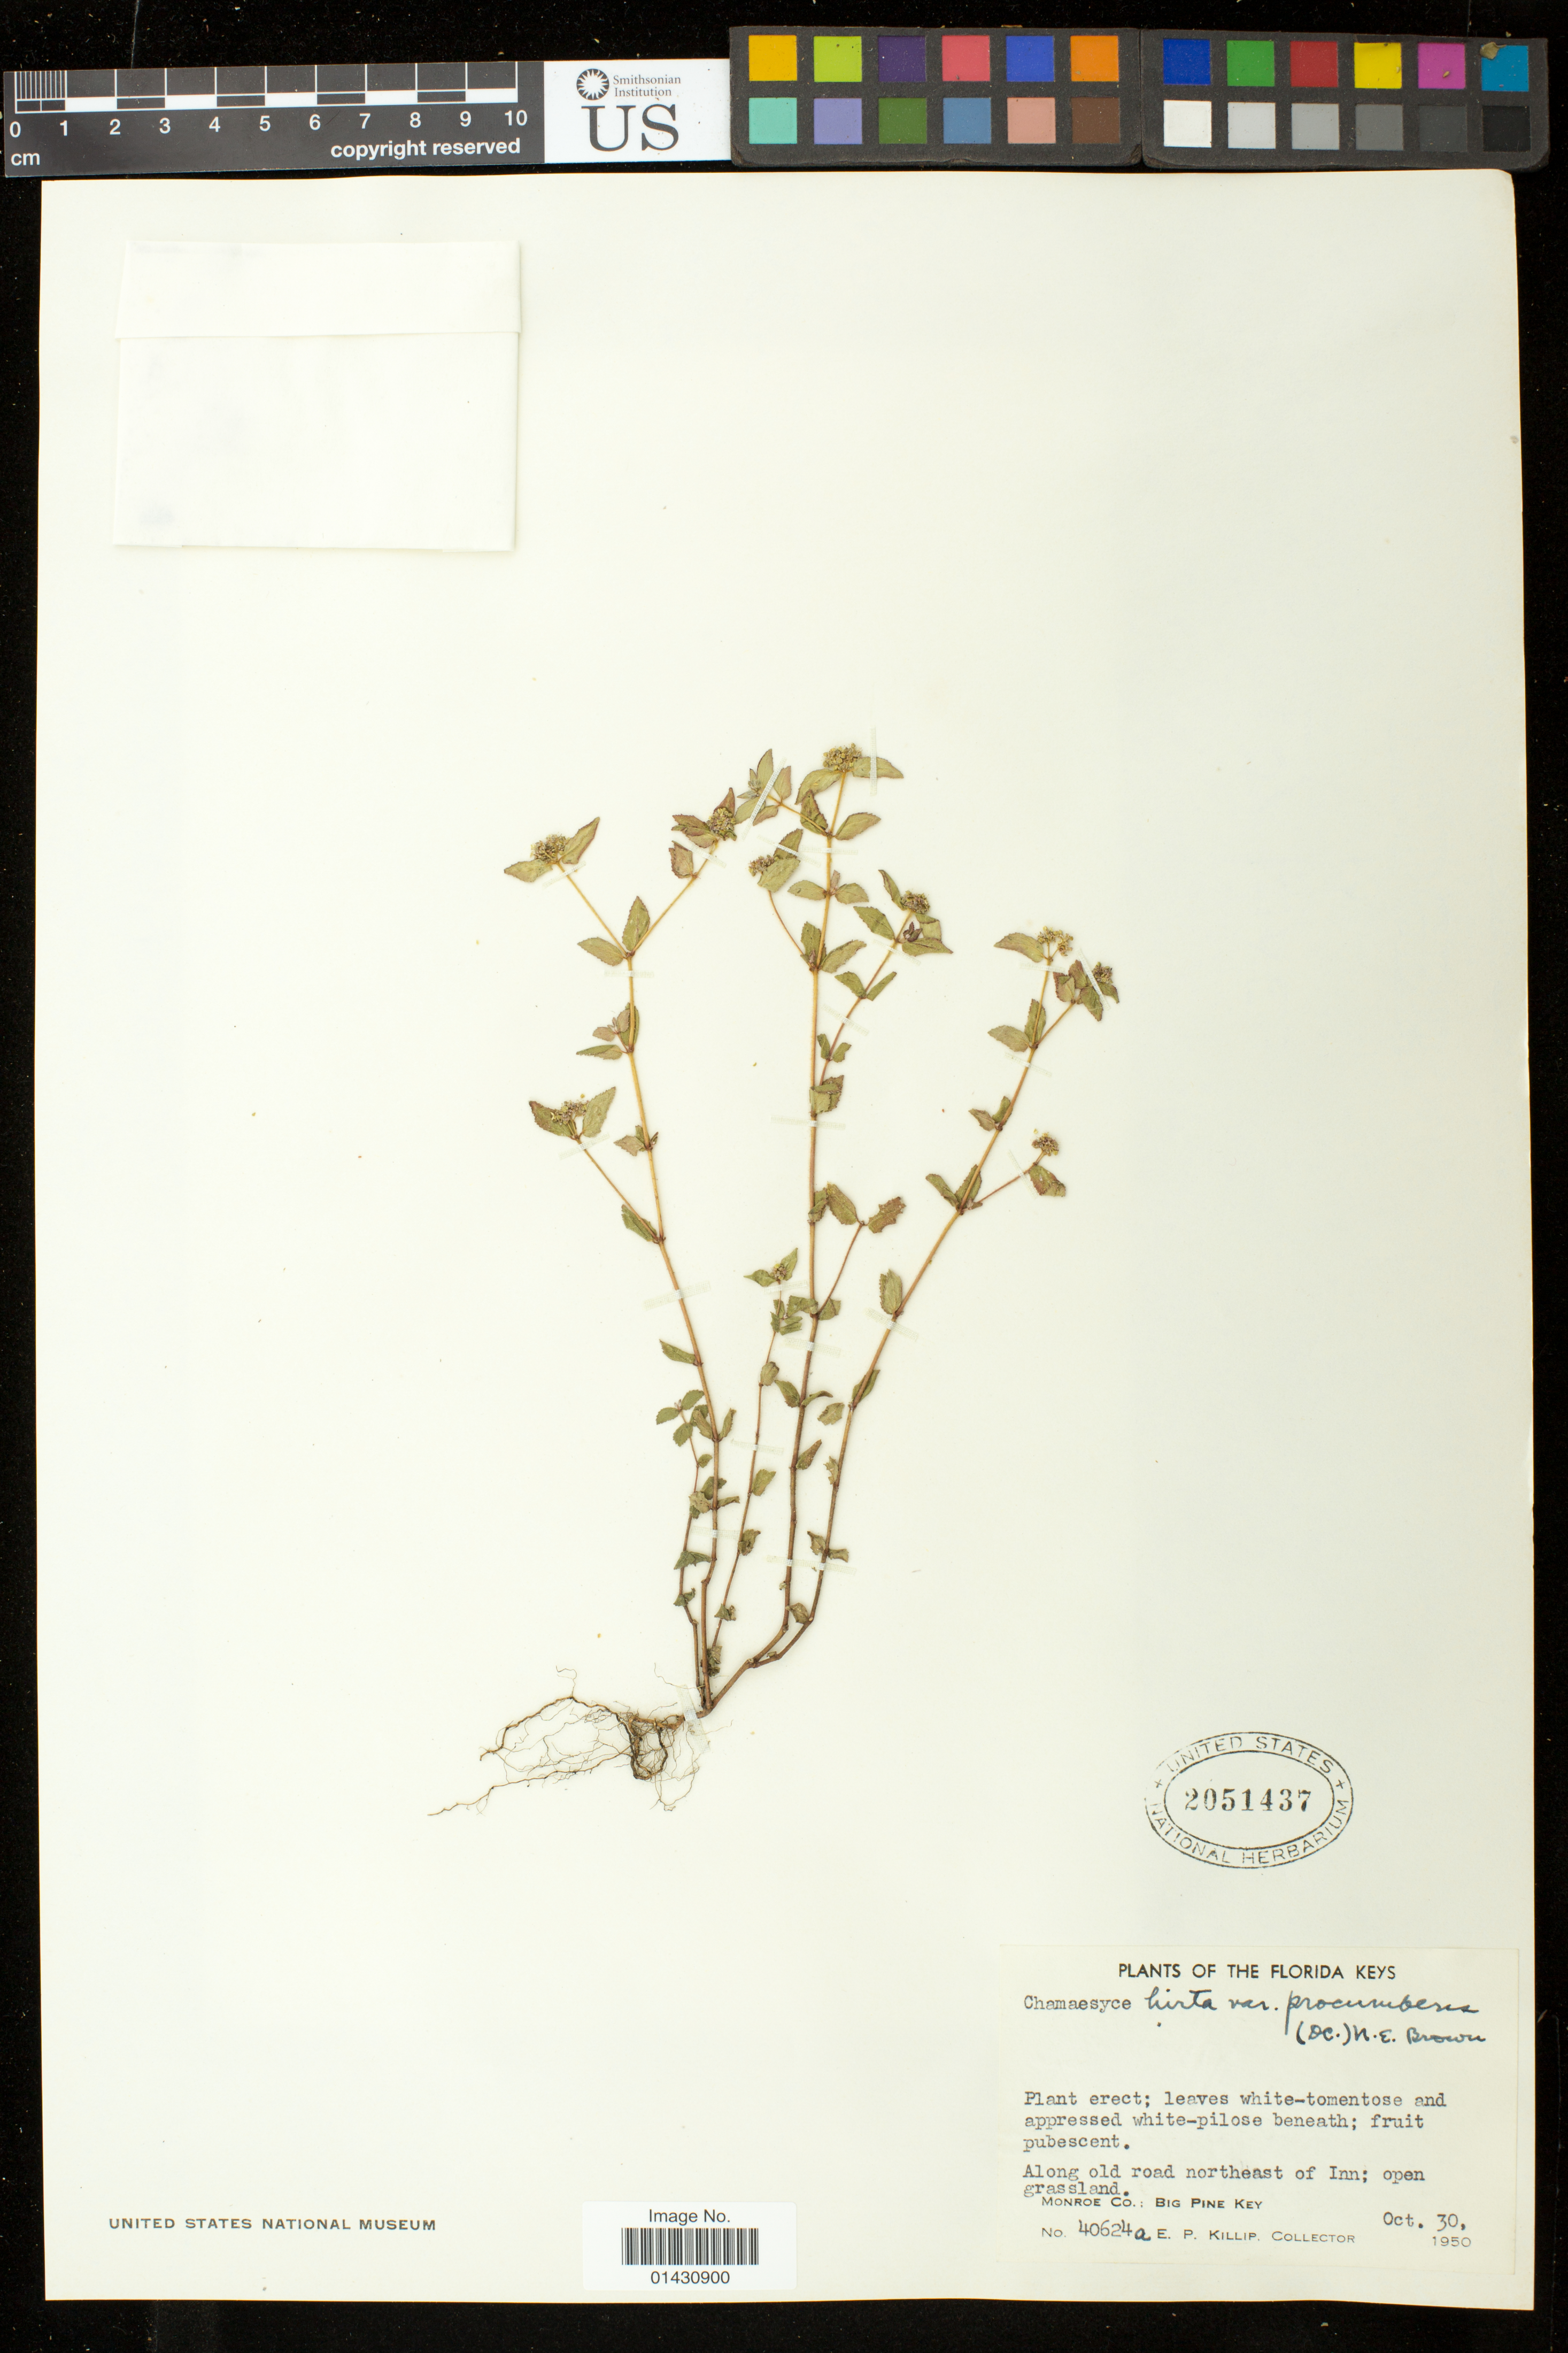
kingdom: Plantae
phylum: Tracheophyta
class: Magnoliopsida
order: Malpighiales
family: Euphorbiaceae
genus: Euphorbia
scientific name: Euphorbia ophthalmica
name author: Pers.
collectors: E. P. Killip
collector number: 40624a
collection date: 1950-10-30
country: United States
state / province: Florida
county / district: Monroe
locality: Big Pine Key; Along old road northeast of Inn.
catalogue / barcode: US 2051437